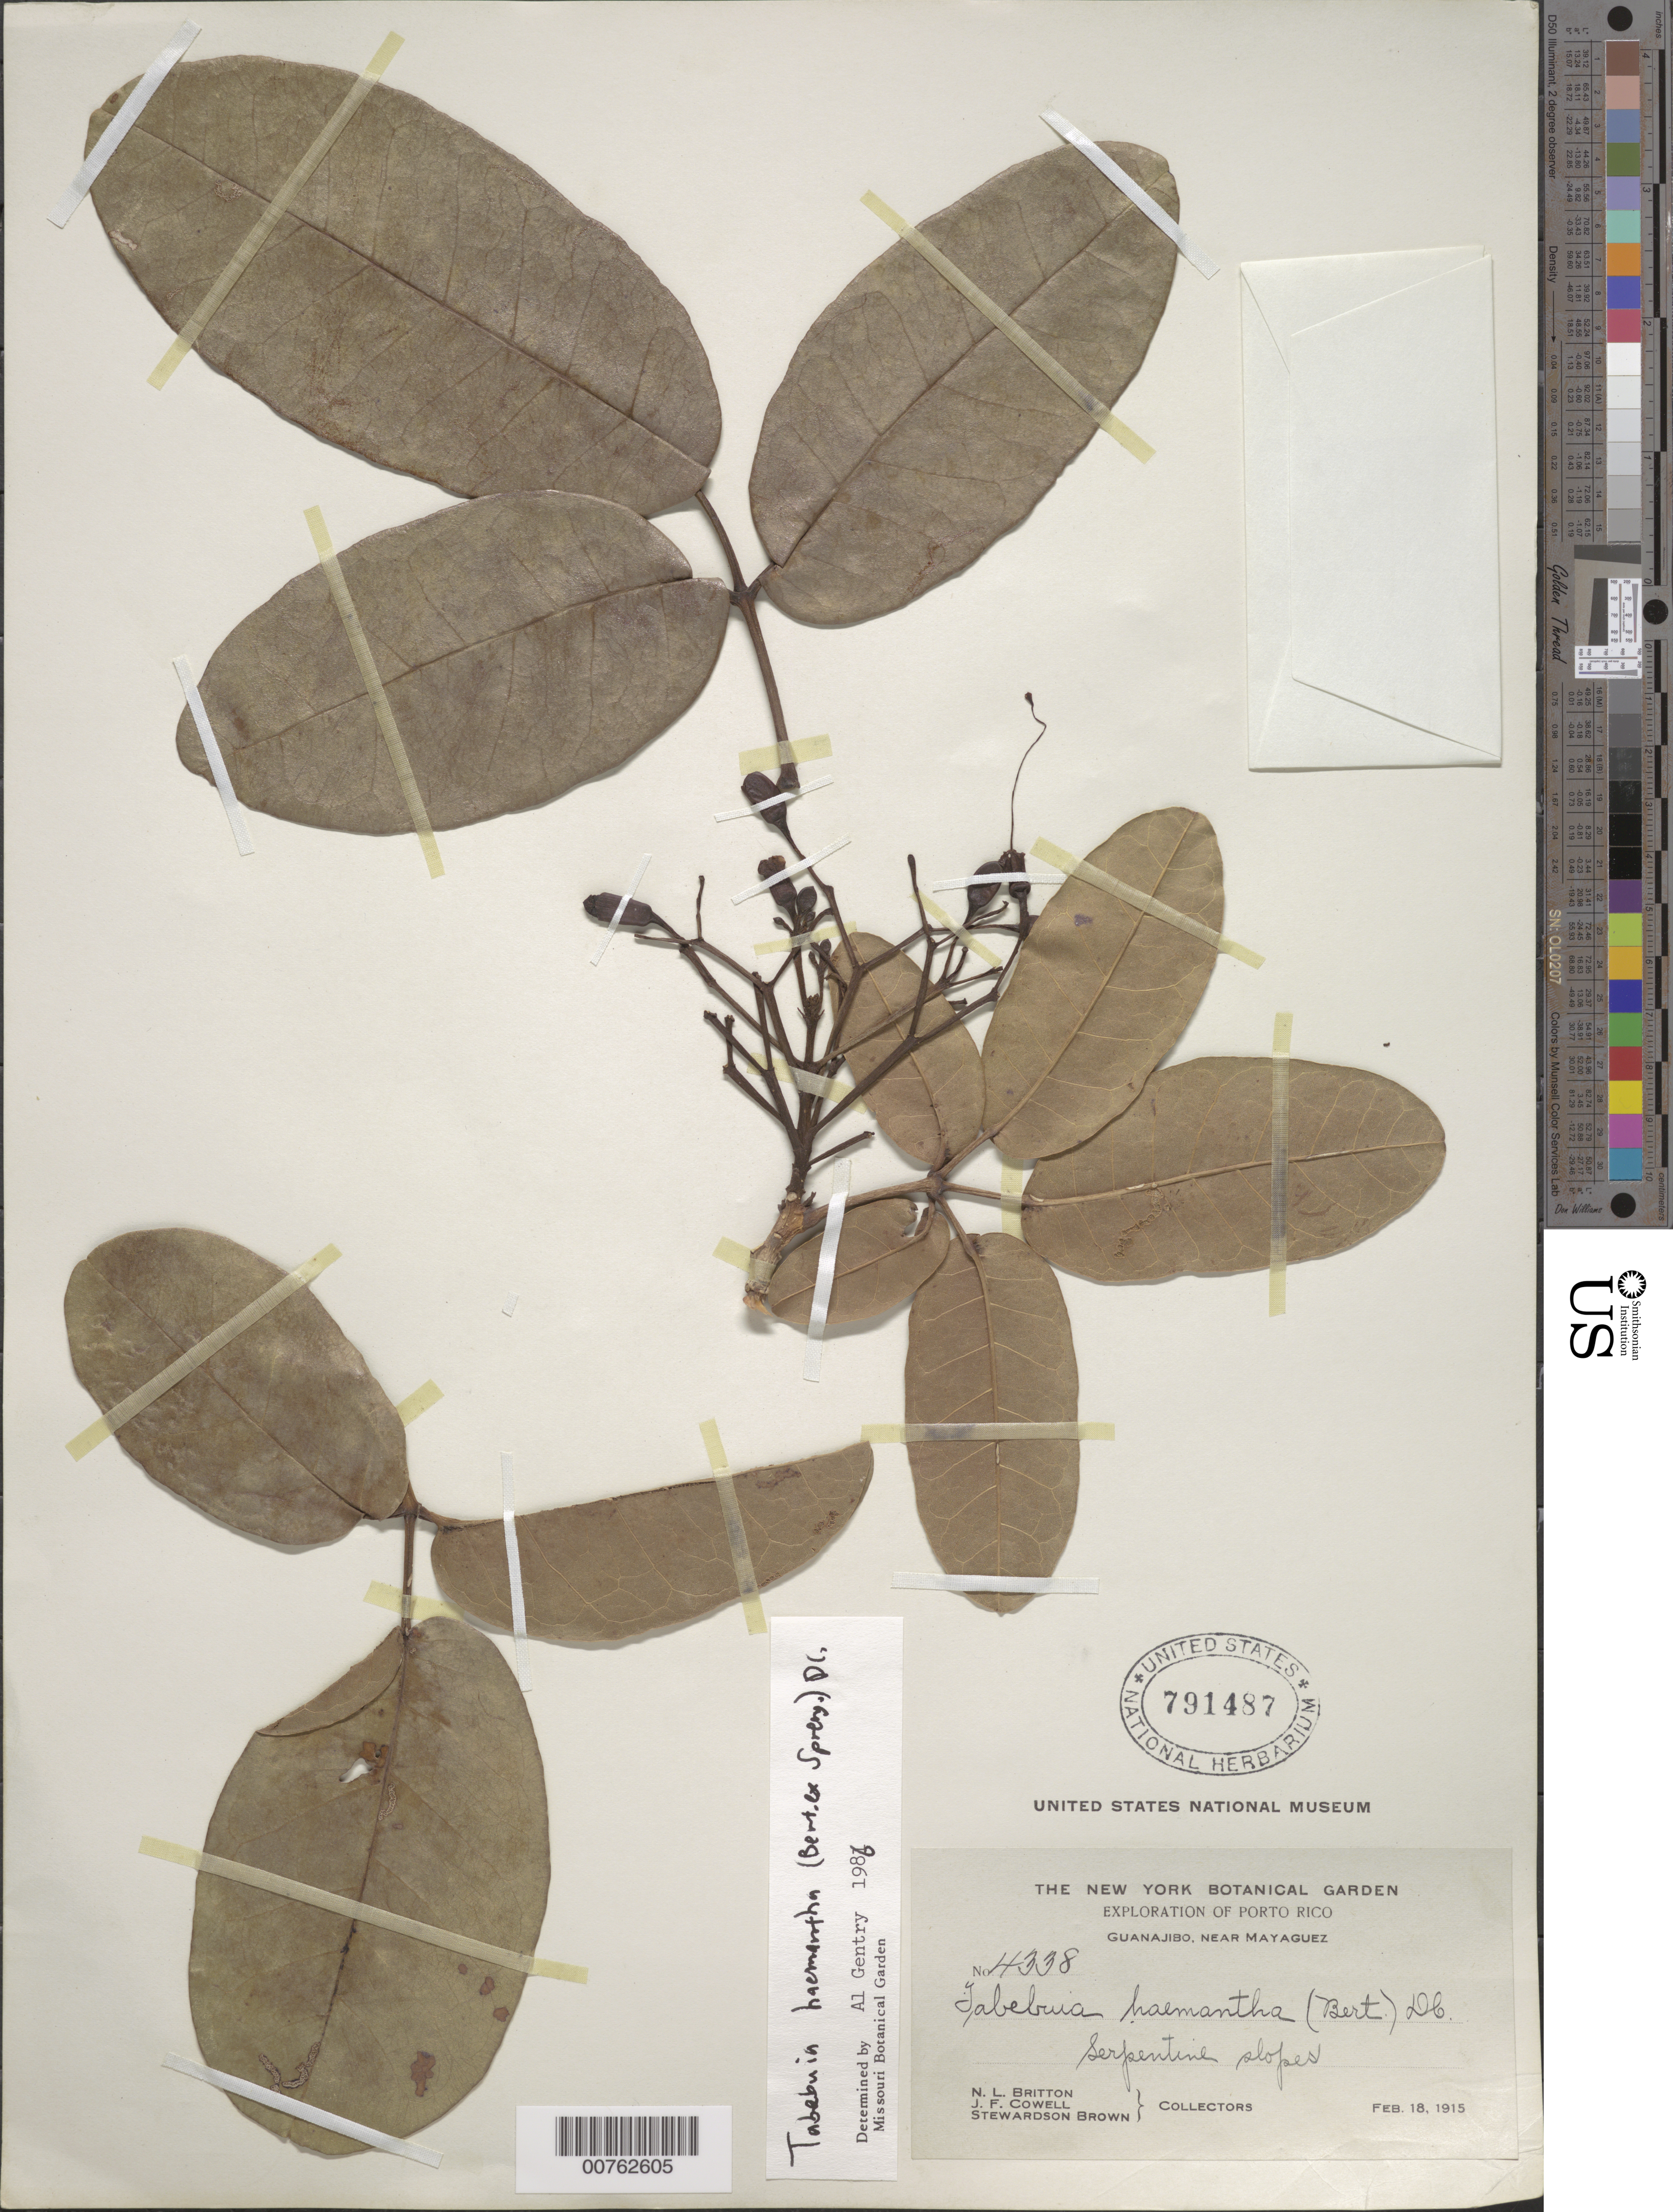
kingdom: Plantae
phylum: Tracheophyta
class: Magnoliopsida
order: Lamiales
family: Bignoniaceae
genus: Tabebuia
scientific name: Tabebuia haemantha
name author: (Bertero ex Spreng.) DC.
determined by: Gentry, A. H.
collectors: N. Britton, J. F. Cowell & S. Brown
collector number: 4338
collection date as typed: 18 Feb 1915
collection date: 1915-02-18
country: Puerto Rico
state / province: Mayagüez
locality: Guanajibo, near Mayaguez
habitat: Serpentine slopes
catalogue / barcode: US 791487